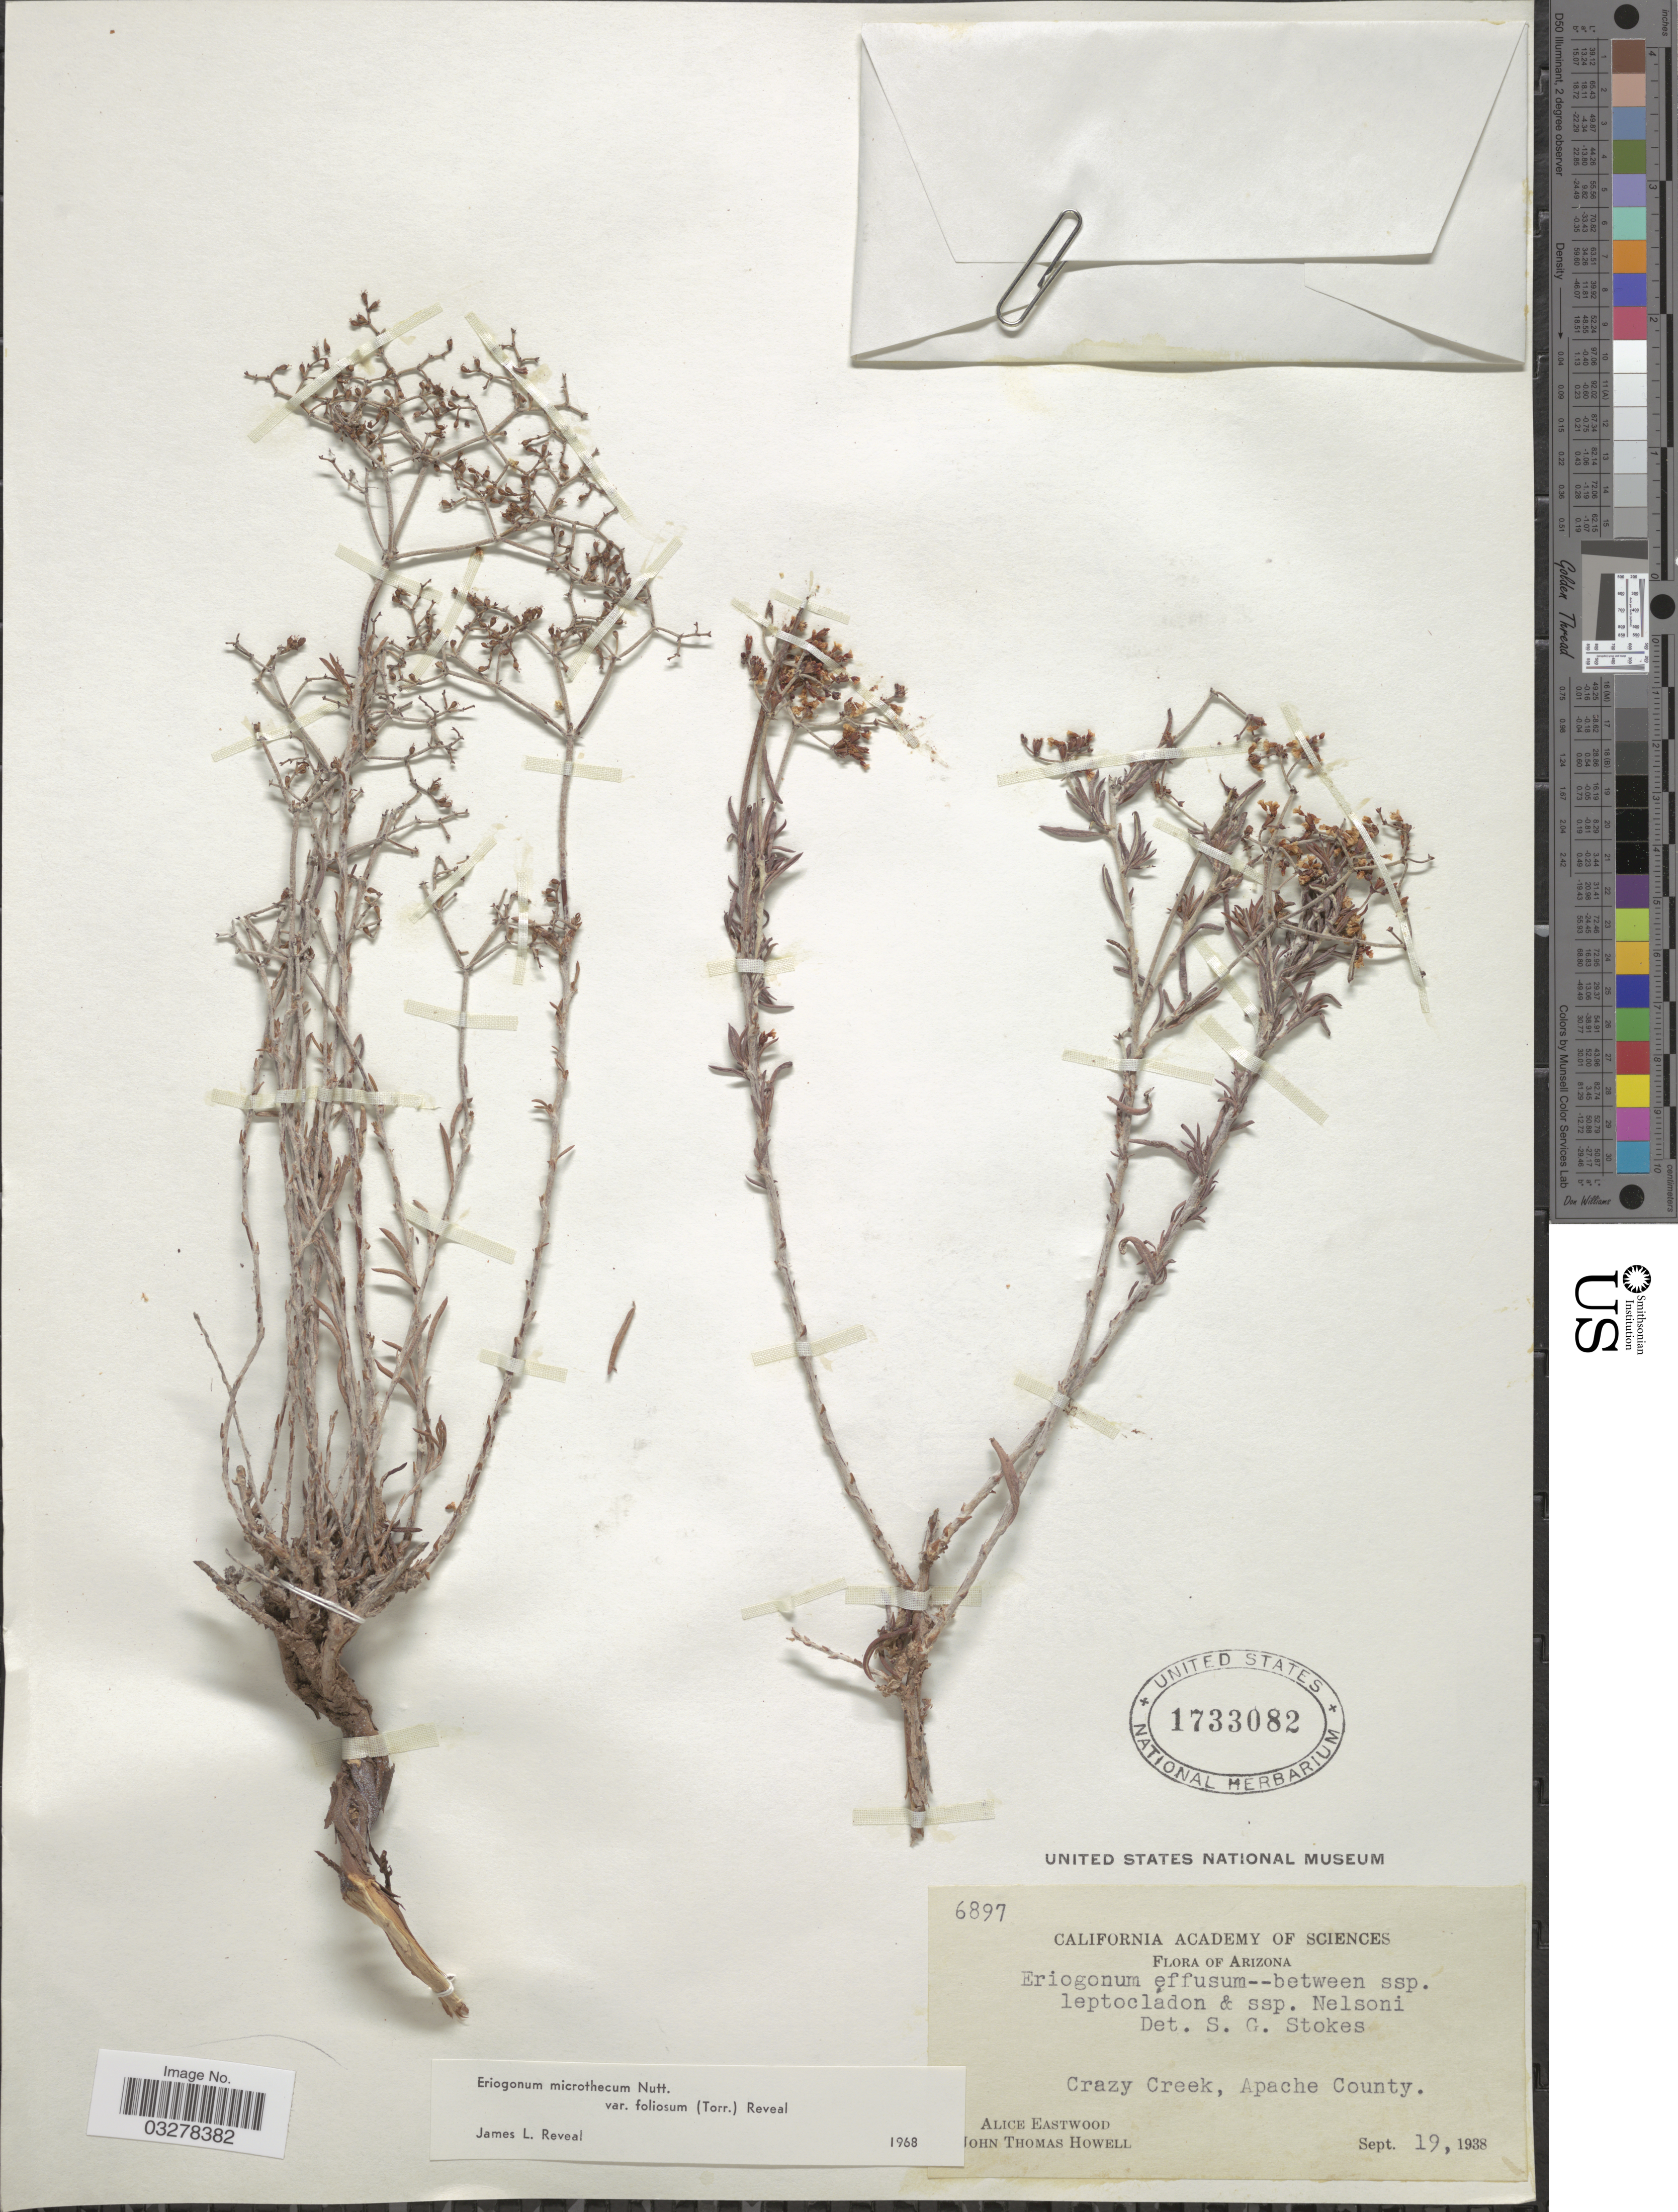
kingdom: Plantae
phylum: Tracheophyta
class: Magnoliopsida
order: Caryophyllales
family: Polygonaceae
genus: Eriogonum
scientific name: Eriogonum microtheca var. foliosum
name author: (Torr. & A. Gray) Reveal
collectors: A. Eastwood & J. T. Howell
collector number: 6897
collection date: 1938-09-19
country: United States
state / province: Arizona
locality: Crazy Creek, Apache County.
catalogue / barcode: US 1733082